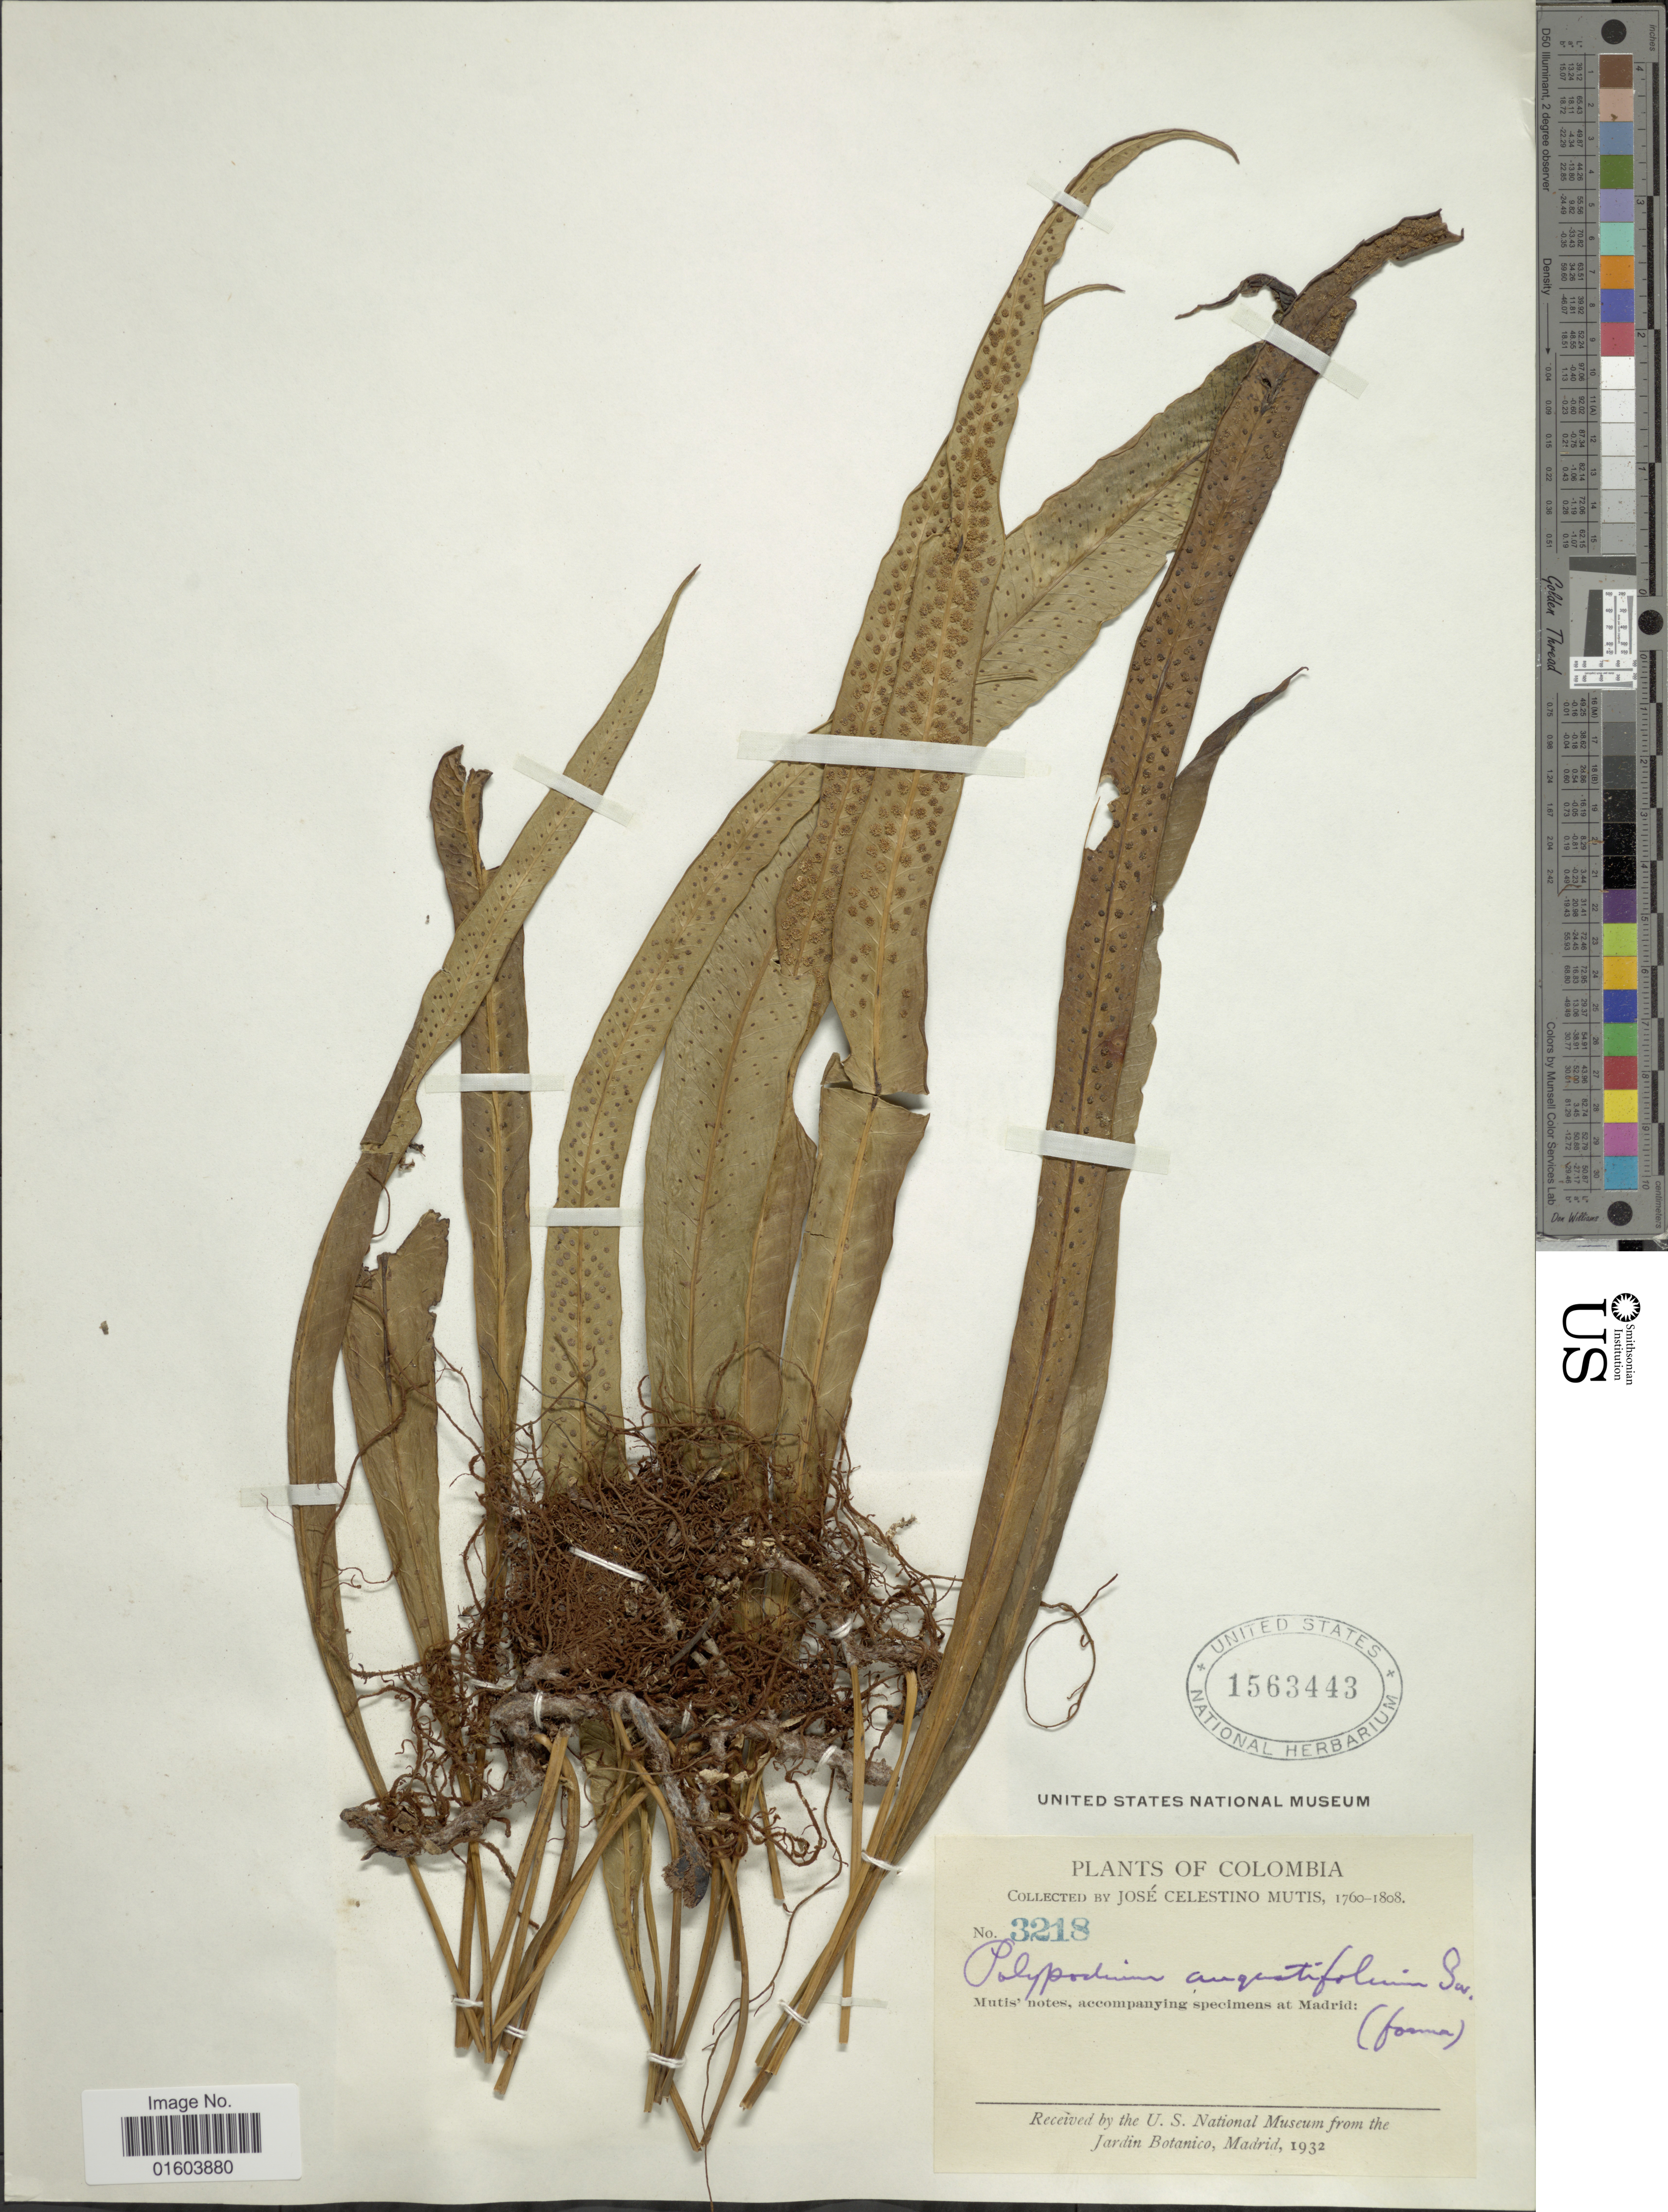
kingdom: Plantae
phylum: Tracheophyta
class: Polypodiopsida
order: Polypodiales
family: Polypodiaceae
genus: Campyloneurum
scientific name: Campyloneurum amphostenon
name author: (Kunze ex Klotzsch) Fée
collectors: J. C. B. Mutis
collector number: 3218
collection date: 1760/1808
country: Colombia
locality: Colombia.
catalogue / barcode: US 1563443